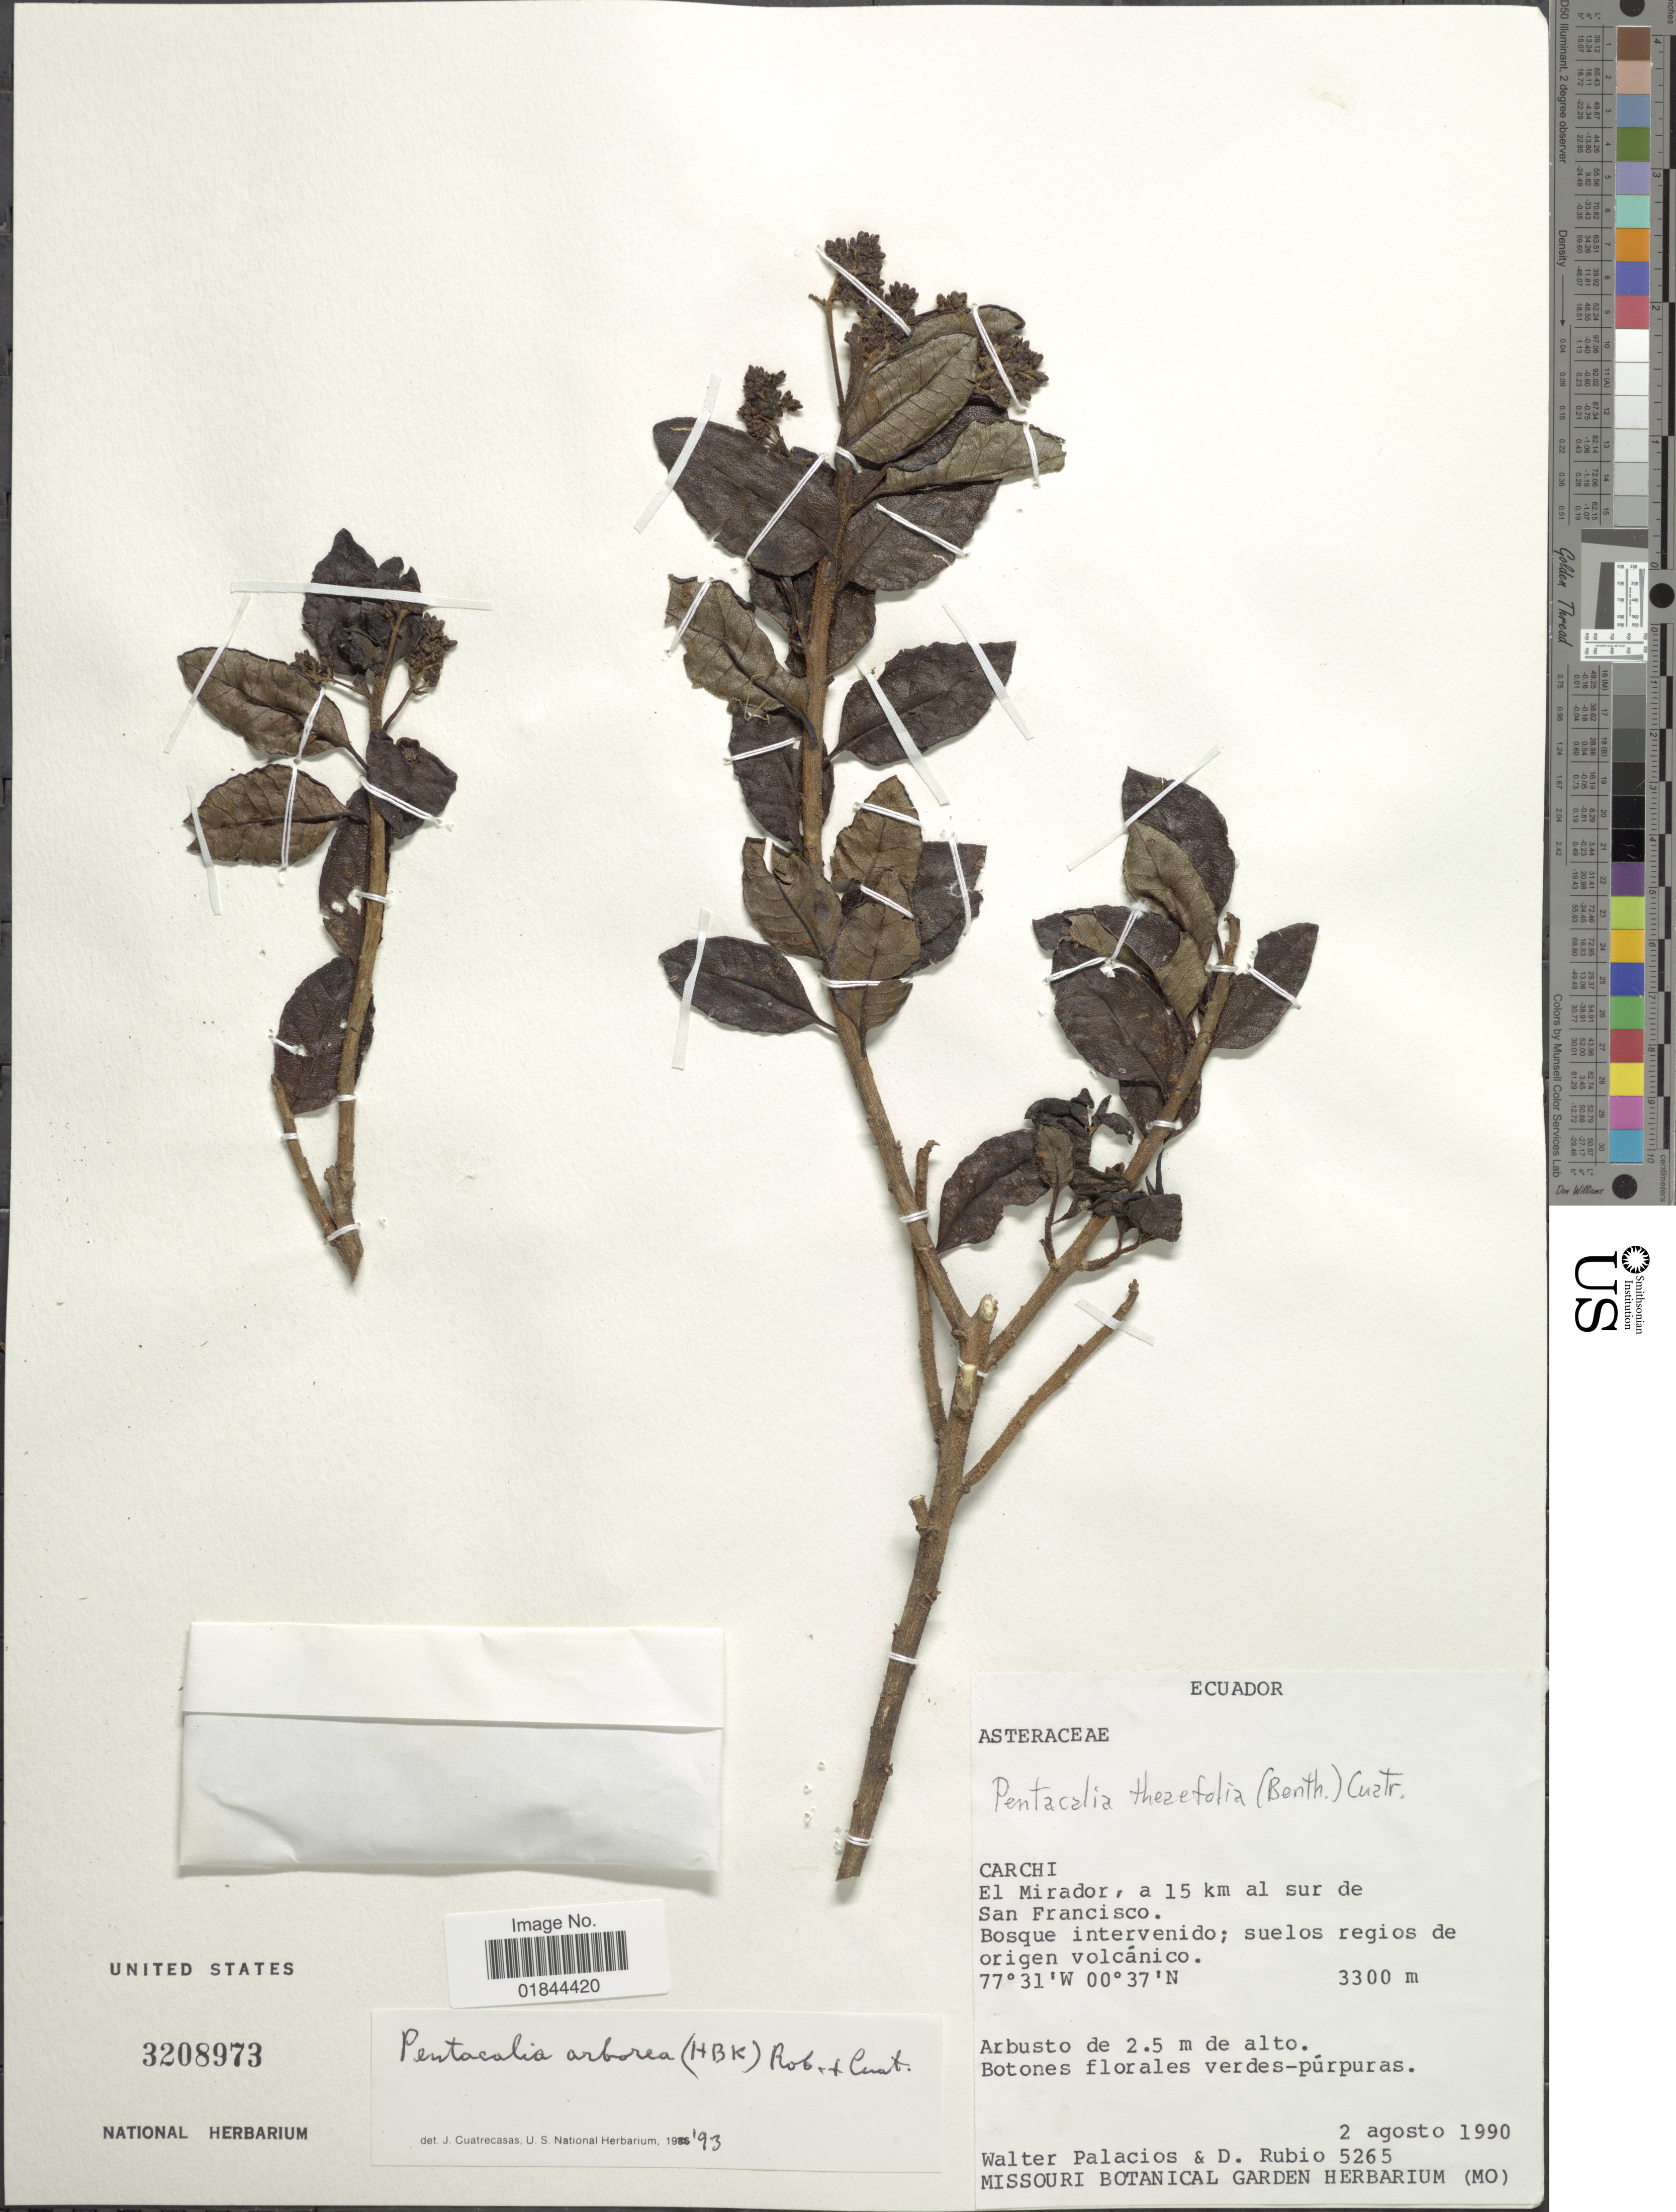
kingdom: Plantae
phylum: Tracheophyta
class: Magnoliopsida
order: Asterales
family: Asteraceae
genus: Pentacalia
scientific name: Pentacalia arborea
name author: (Kunth) H. Rob. & Cuatrec.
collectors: W. Palacios & D. Rubio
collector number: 5265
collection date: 1990-08-02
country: Ecuador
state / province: Carchi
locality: El Mirador, a 15 km al sur de San Francisco. Bosque intervenido; suelos regios de origen volcánico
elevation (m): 3300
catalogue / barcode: US 3208973